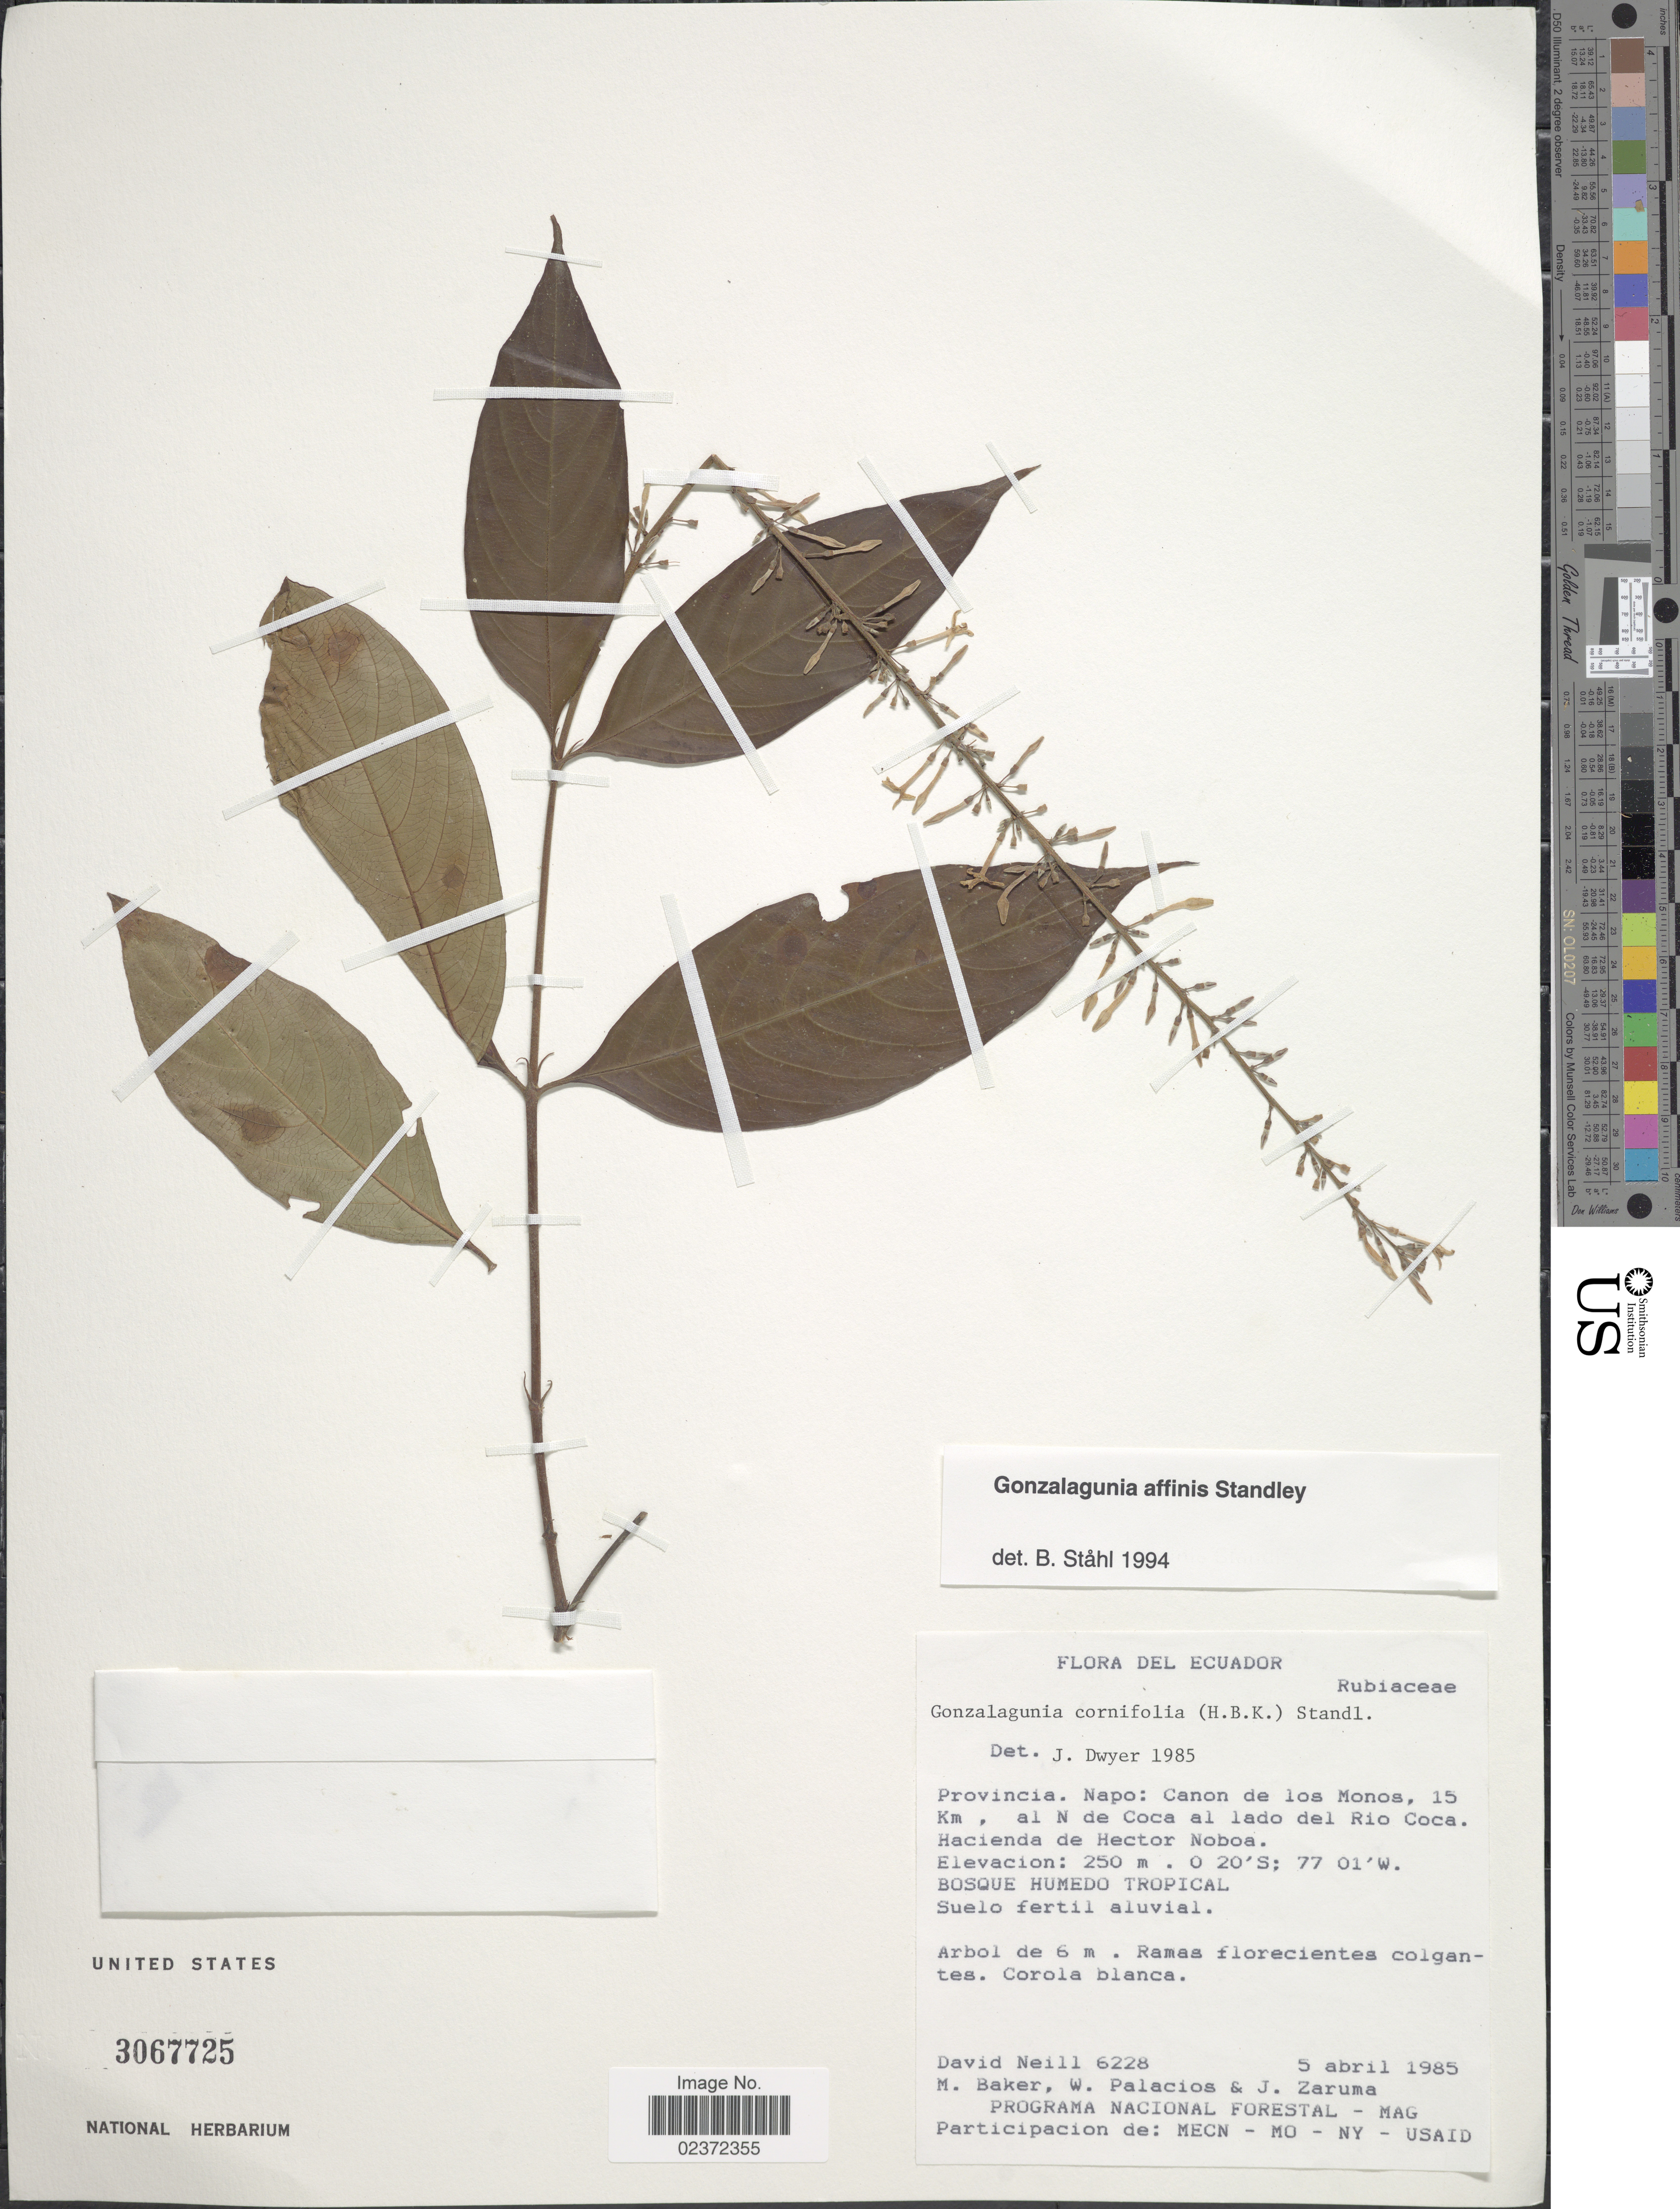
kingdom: Plantae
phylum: Tracheophyta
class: Magnoliopsida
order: Gentianales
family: Rubiaceae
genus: Gonzalagunia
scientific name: Gonzalagunia affinis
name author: Standl. ex Steyerm.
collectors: D. Neill, M. Baker, W. Palacios & J. Zaruma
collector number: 6228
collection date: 1985-04-15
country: Ecuador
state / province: Napo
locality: Canon de los Monos, 15 Km, al N de Coca al lado del Rio Coca, Haciedna de Hector Noboa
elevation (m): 250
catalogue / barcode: US 3067725